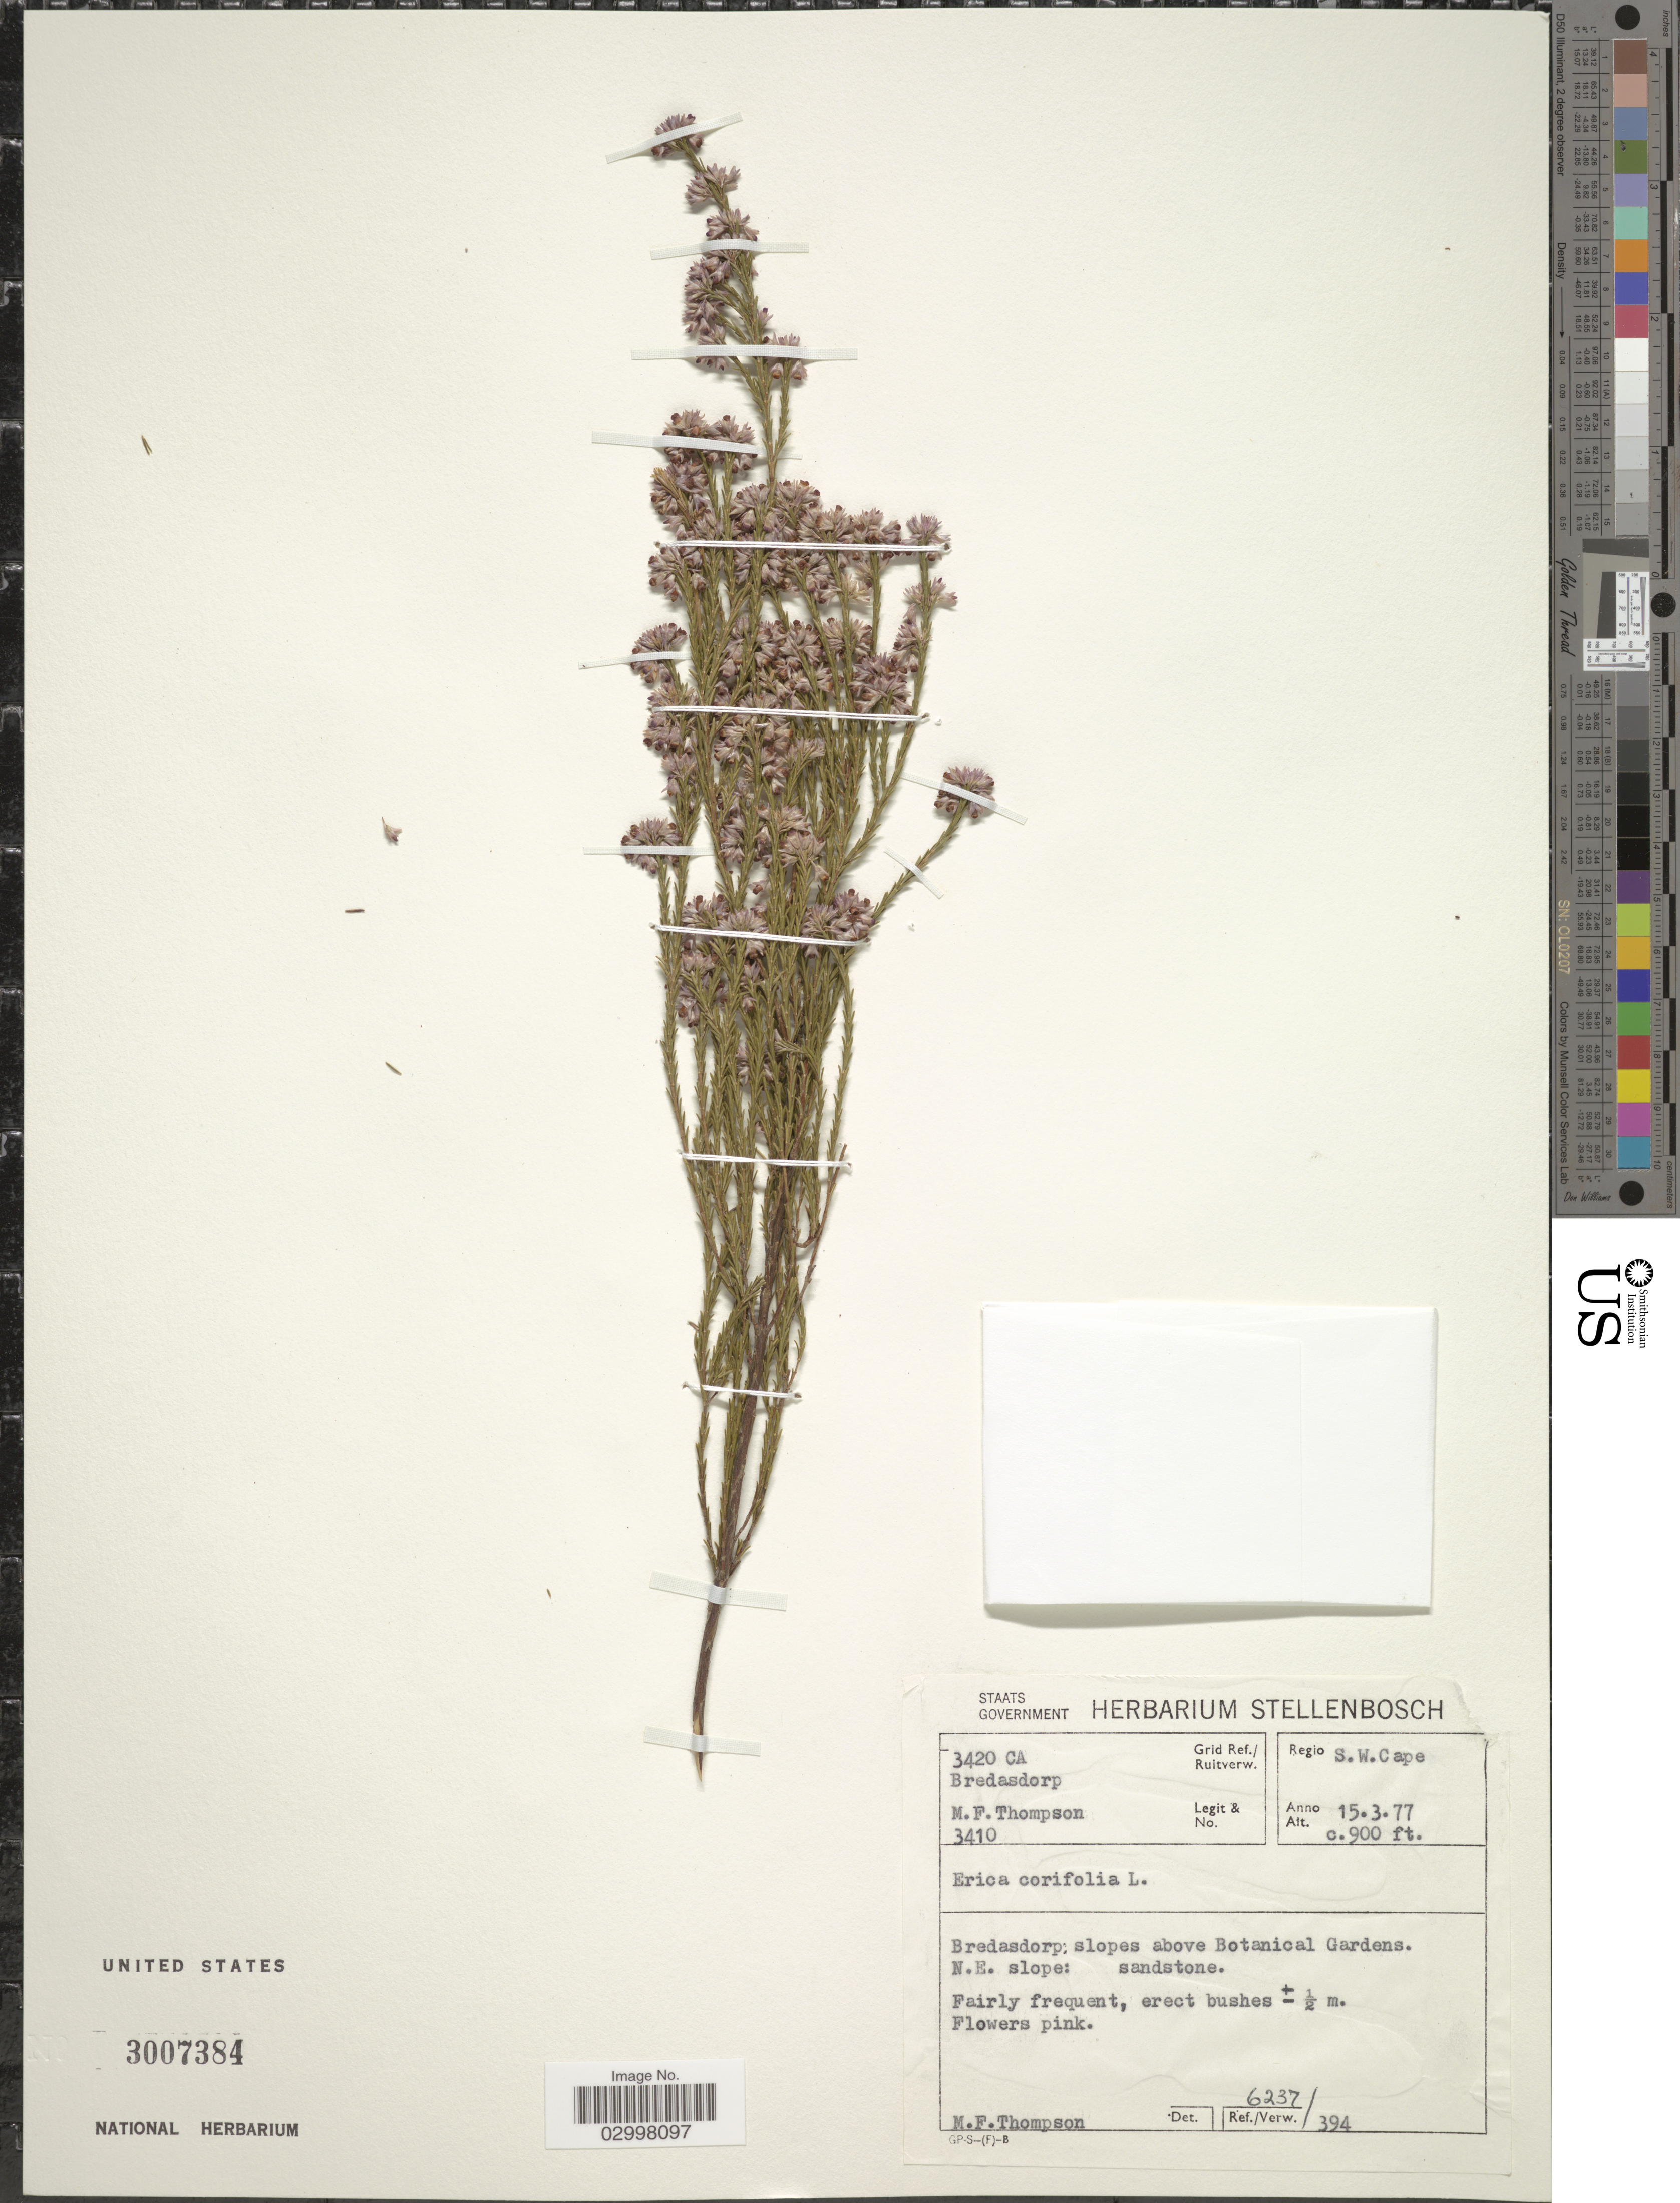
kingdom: Plantae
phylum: Tracheophyta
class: Magnoliopsida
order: Ericales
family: Ericaceae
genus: Erica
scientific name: Erica corifolia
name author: L.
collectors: M. F. Thompson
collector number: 3410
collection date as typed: Transcribed d/m/y: 15/3/77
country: South Africa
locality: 3420 CA Bredasdorp Grid Ref./ Ruitverw. Regio S.W. Cape. Bredasdorp; slopes above Botanical Gardens. N.E. slope.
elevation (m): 274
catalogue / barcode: US 3007384